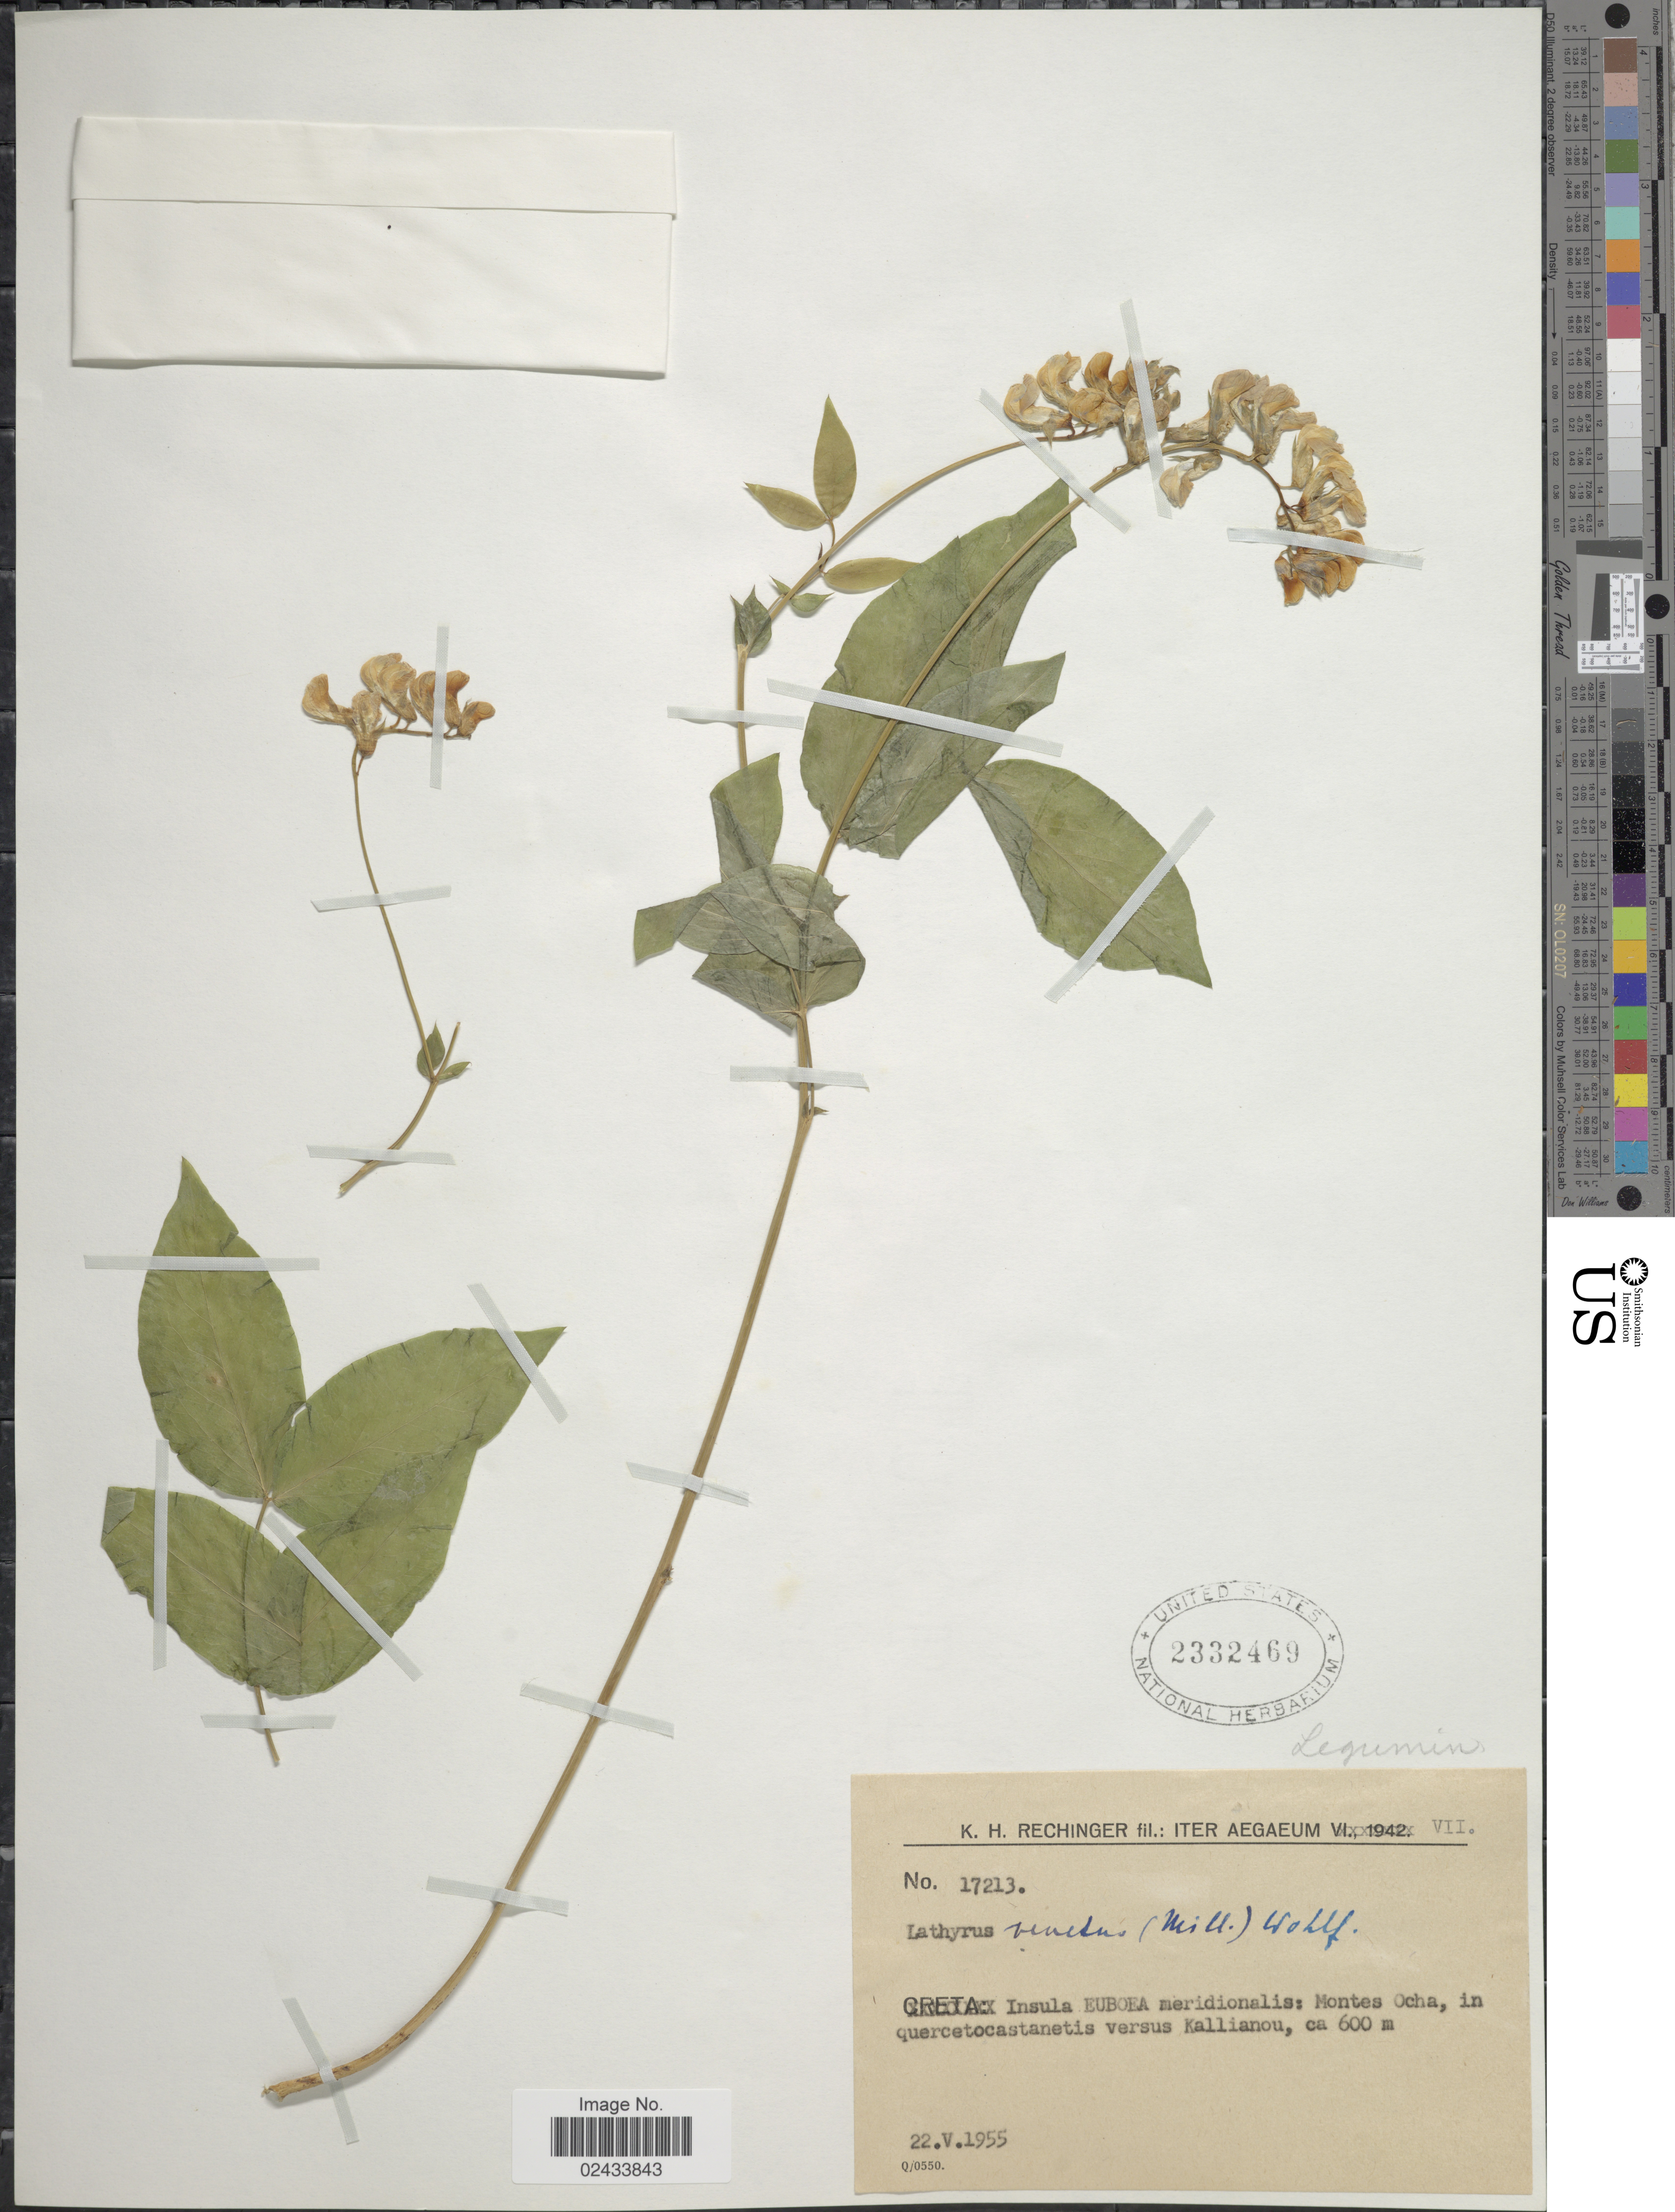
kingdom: Plantae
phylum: Tracheophyta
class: Magnoliopsida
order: Fabales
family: Fabaceae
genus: Lathyrus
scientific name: Lathyrus venetus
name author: (Mill.) Wohlf.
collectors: K. H. Rechinger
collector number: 17213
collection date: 1955-05-22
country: Greece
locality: Insula Euboea meridionalis: Montes Ocha, in quercetocastanetis versus Kallianou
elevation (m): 600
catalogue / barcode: US 2332469